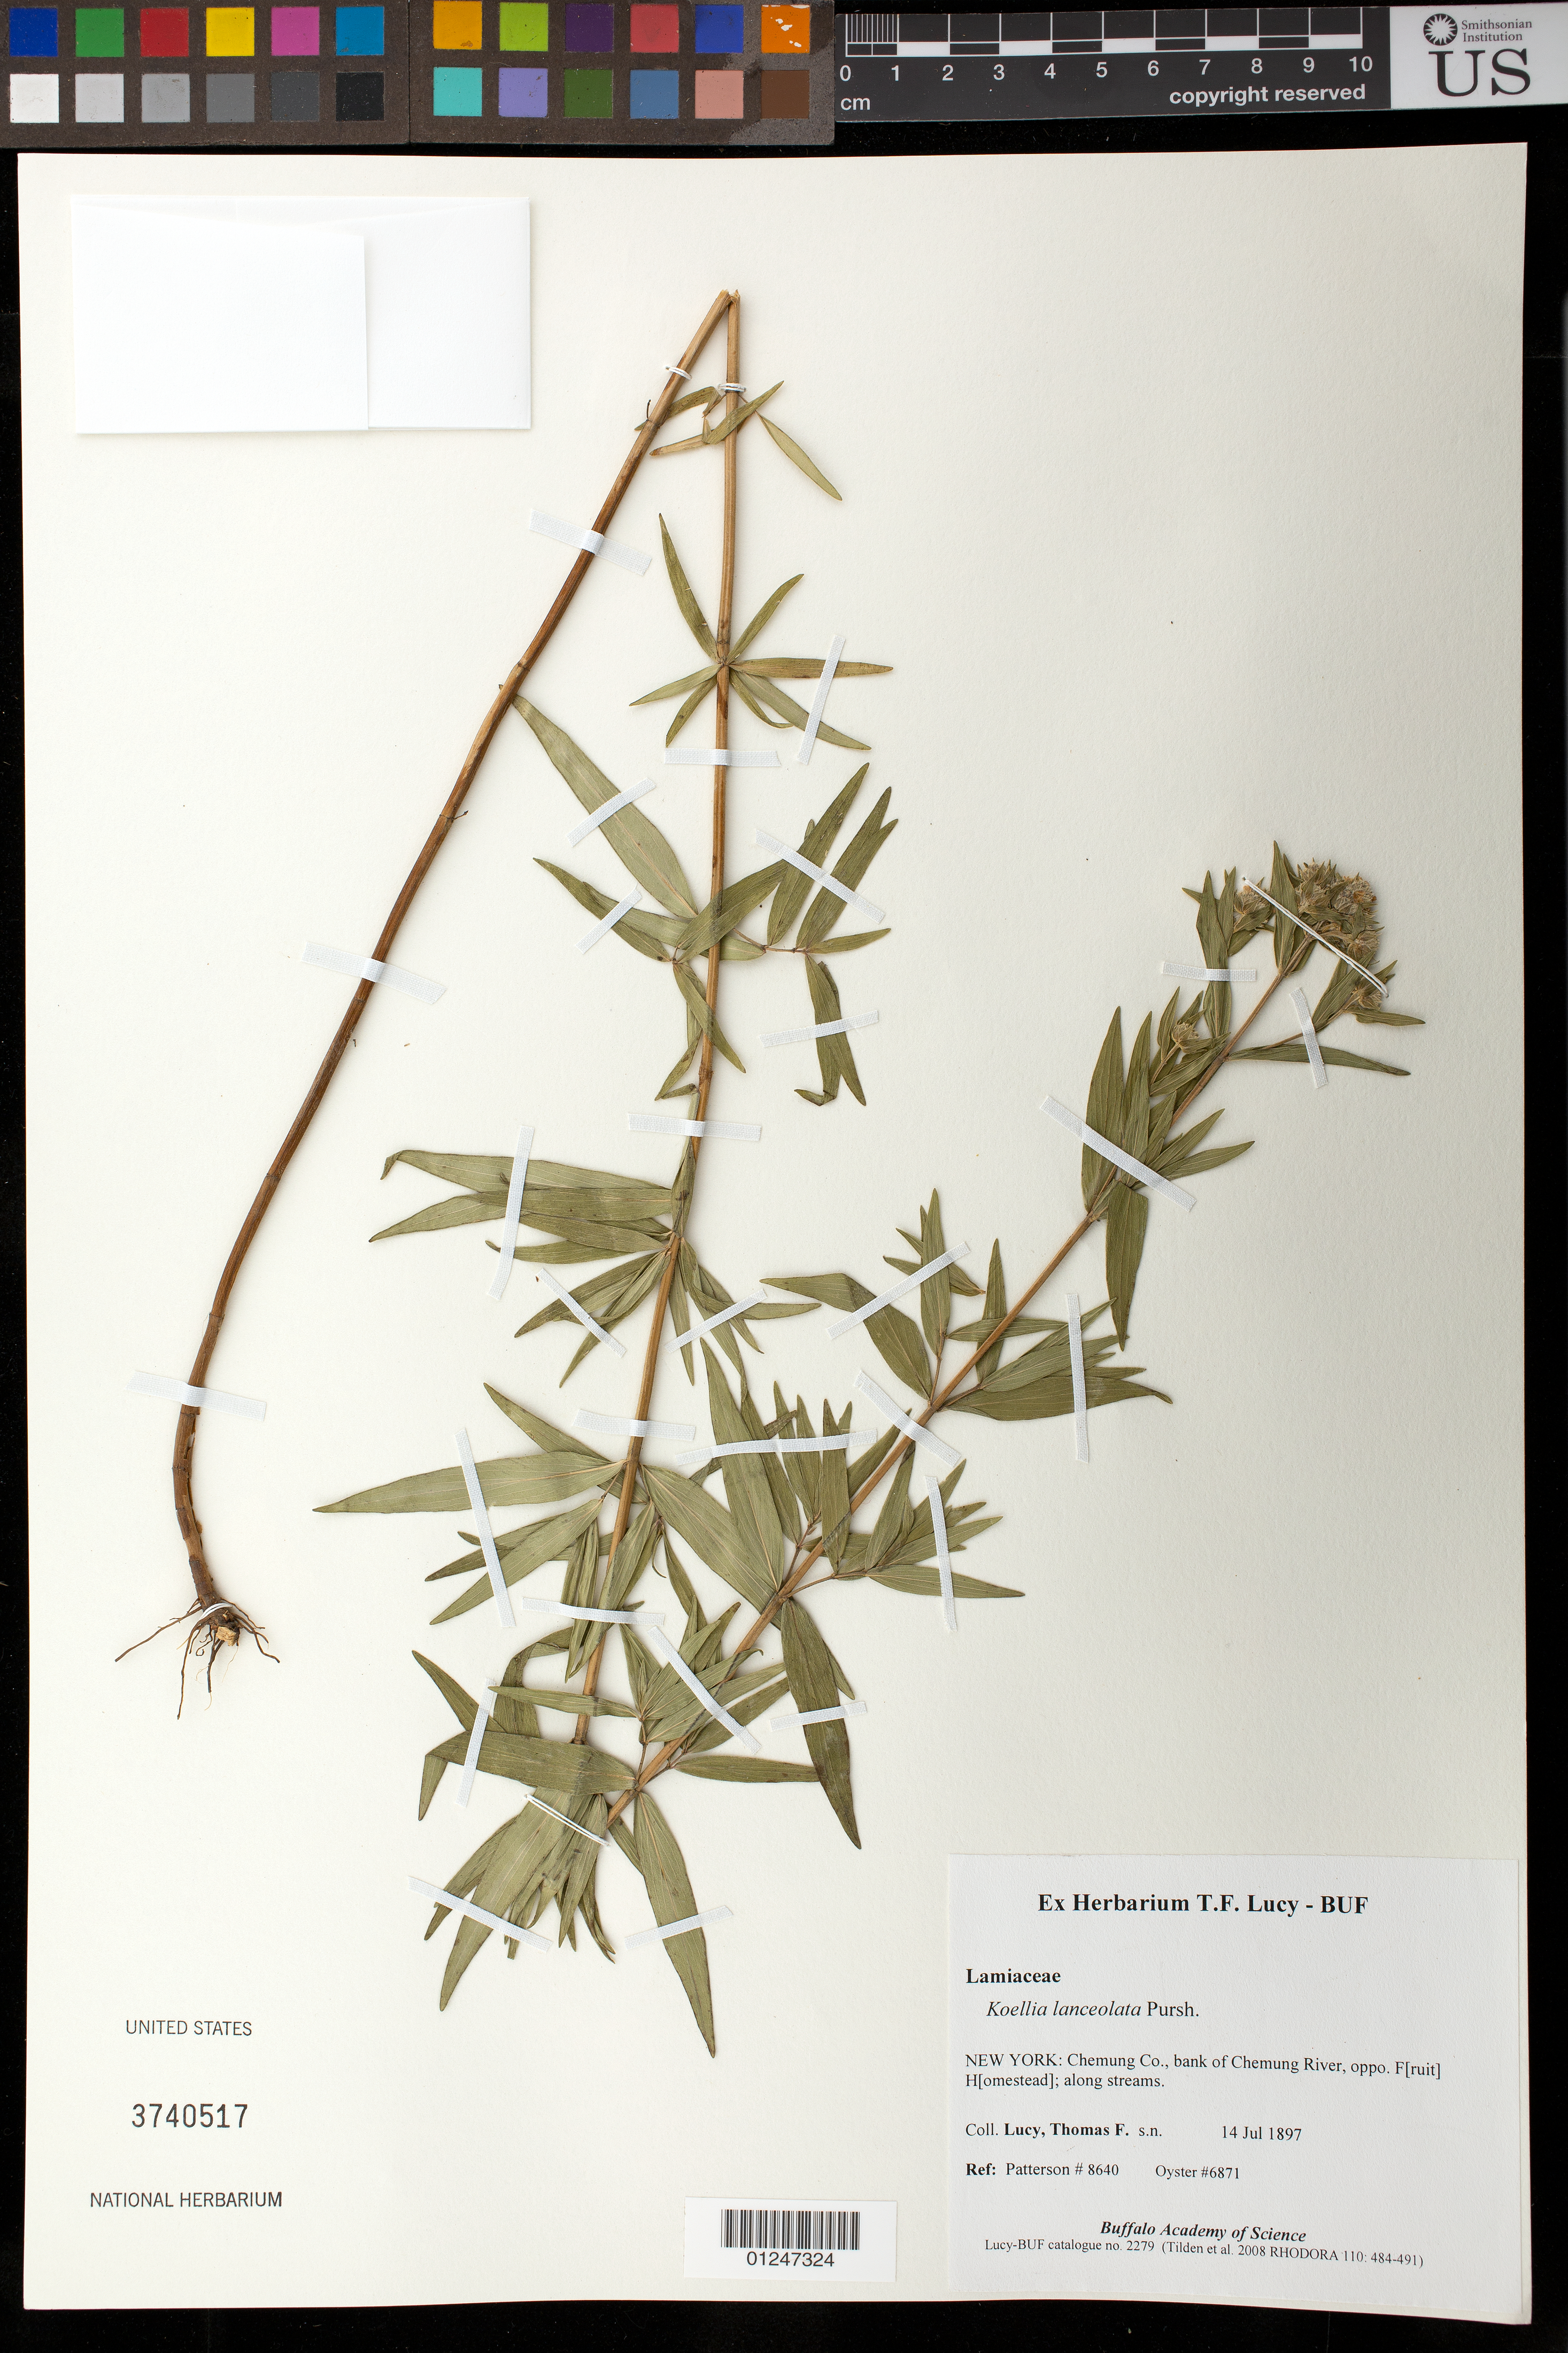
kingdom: Plantae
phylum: Tracheophyta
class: Magnoliopsida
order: Lamiales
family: Lamiaceae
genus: Koellia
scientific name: Koellia lanceolata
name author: (Willd.)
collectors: T. Lucy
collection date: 1897-07-14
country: United States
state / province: New York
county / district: Chemung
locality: bank of Chemung River.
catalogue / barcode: US 3740517